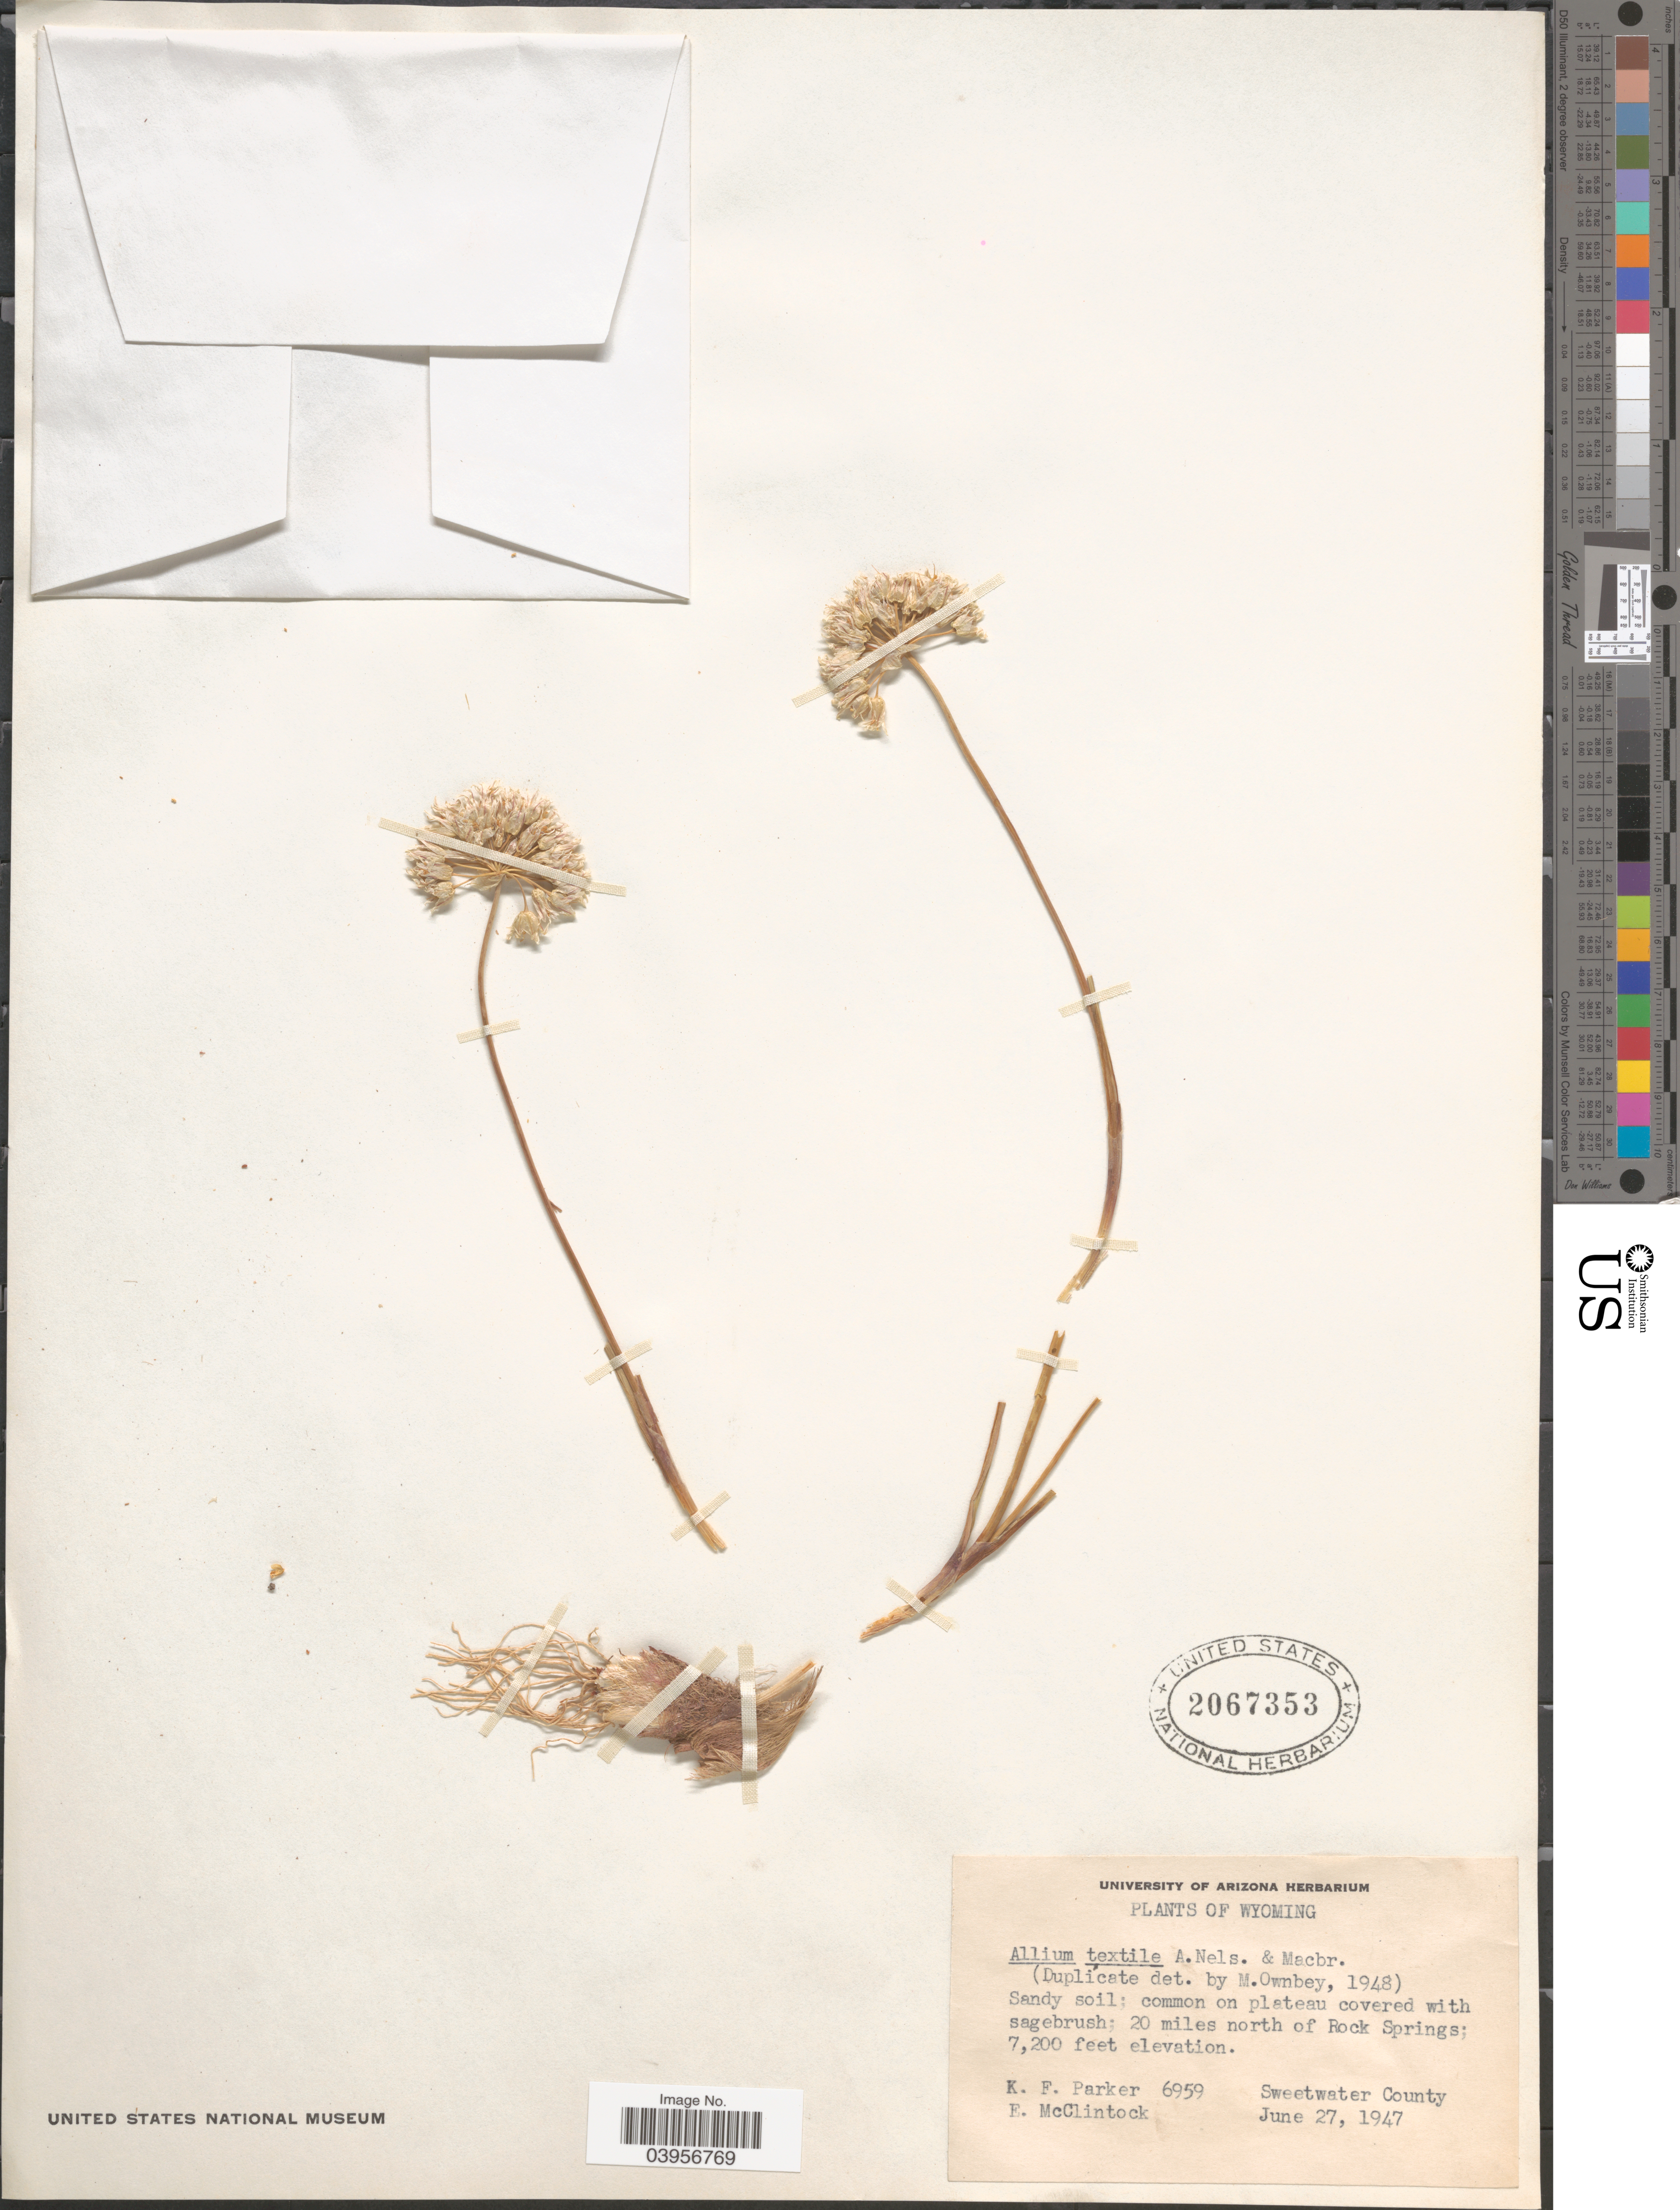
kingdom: Plantae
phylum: Tracheophyta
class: Liliopsida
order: Asparagales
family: Amaryllidaceae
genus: Allium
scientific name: Allium textile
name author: A. Nelson & J.F. Macbr.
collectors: K. F. Parker & E. McClintock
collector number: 6959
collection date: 1947-06-27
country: United States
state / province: Wyoming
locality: Sandy soil; on plateau covered with sagebrush; 20 miles north of Rock Springs; Sweetwater County.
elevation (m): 2195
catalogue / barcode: US 2067353